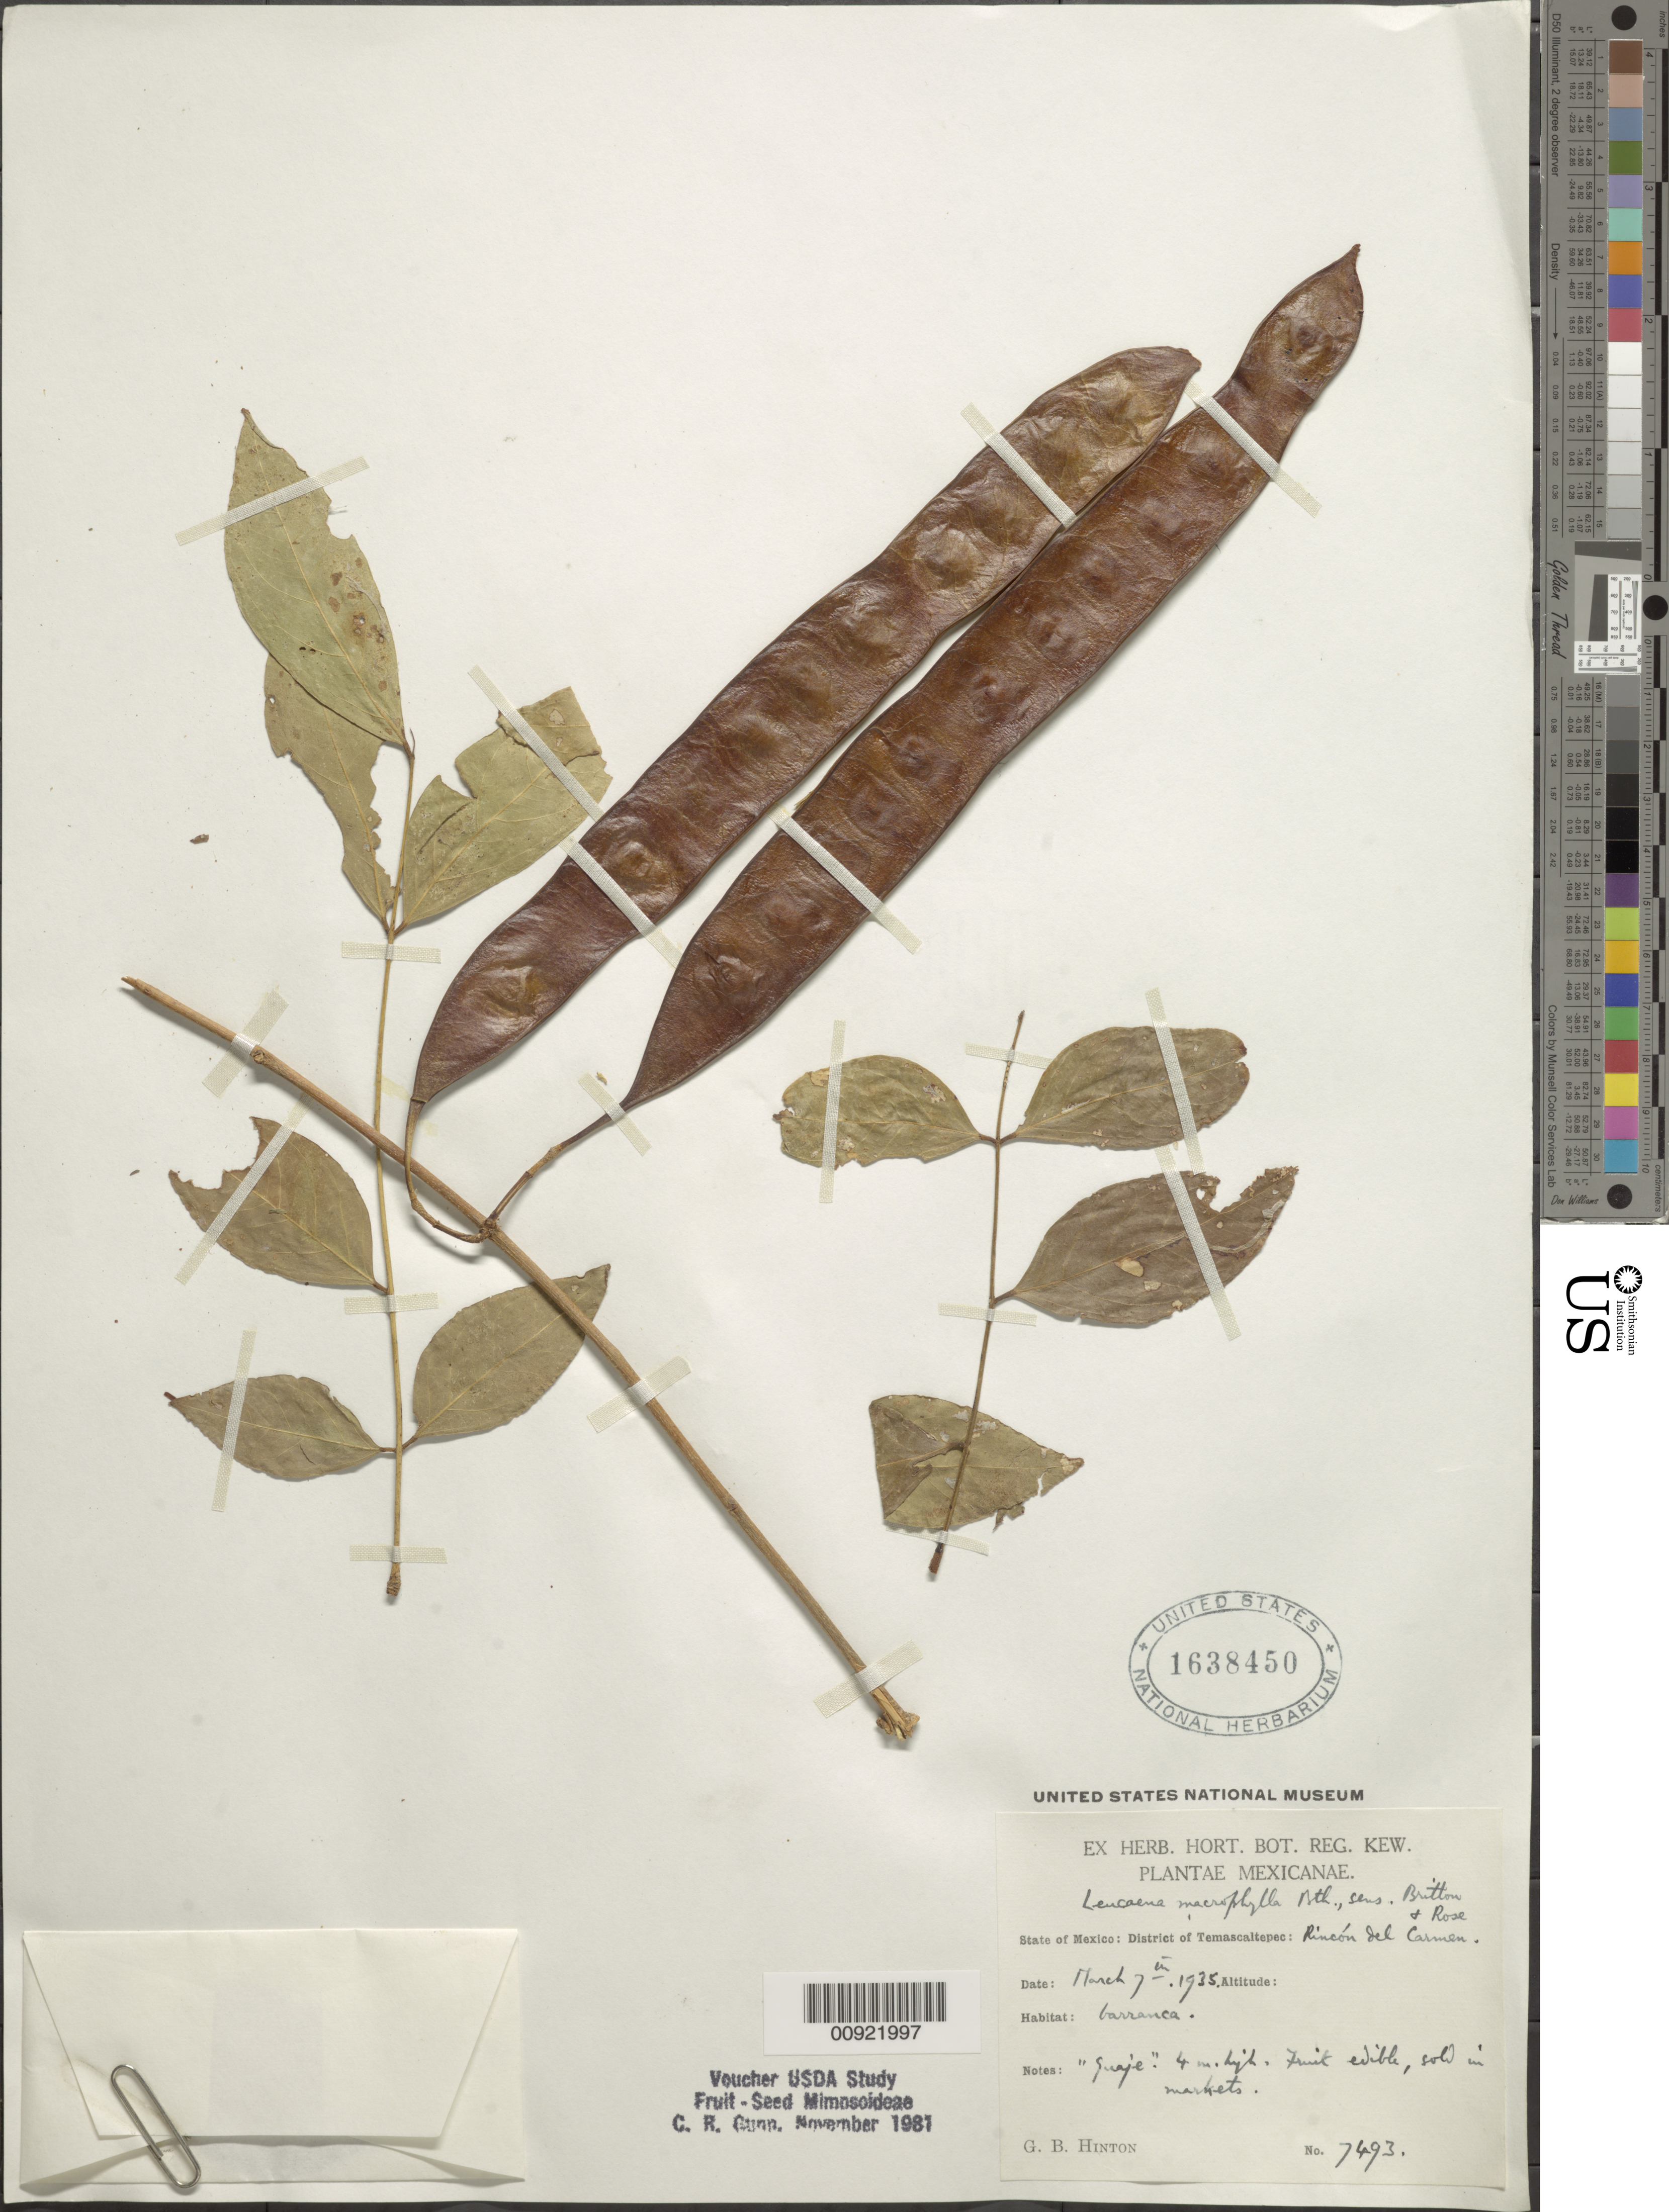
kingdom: Plantae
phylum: Tracheophyta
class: Magnoliopsida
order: Fabales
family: Fabaceae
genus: Leucaena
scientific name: Leucaena macrophylla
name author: Benth.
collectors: G. B. Hinton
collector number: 7493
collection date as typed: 07 Mar 1935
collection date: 1935-03-07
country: Mexico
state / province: México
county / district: Temascaltepec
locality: State of Mexico: District of Temascaltepec: Rincón del Carmen.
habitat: Barranca.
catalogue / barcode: US 1638450